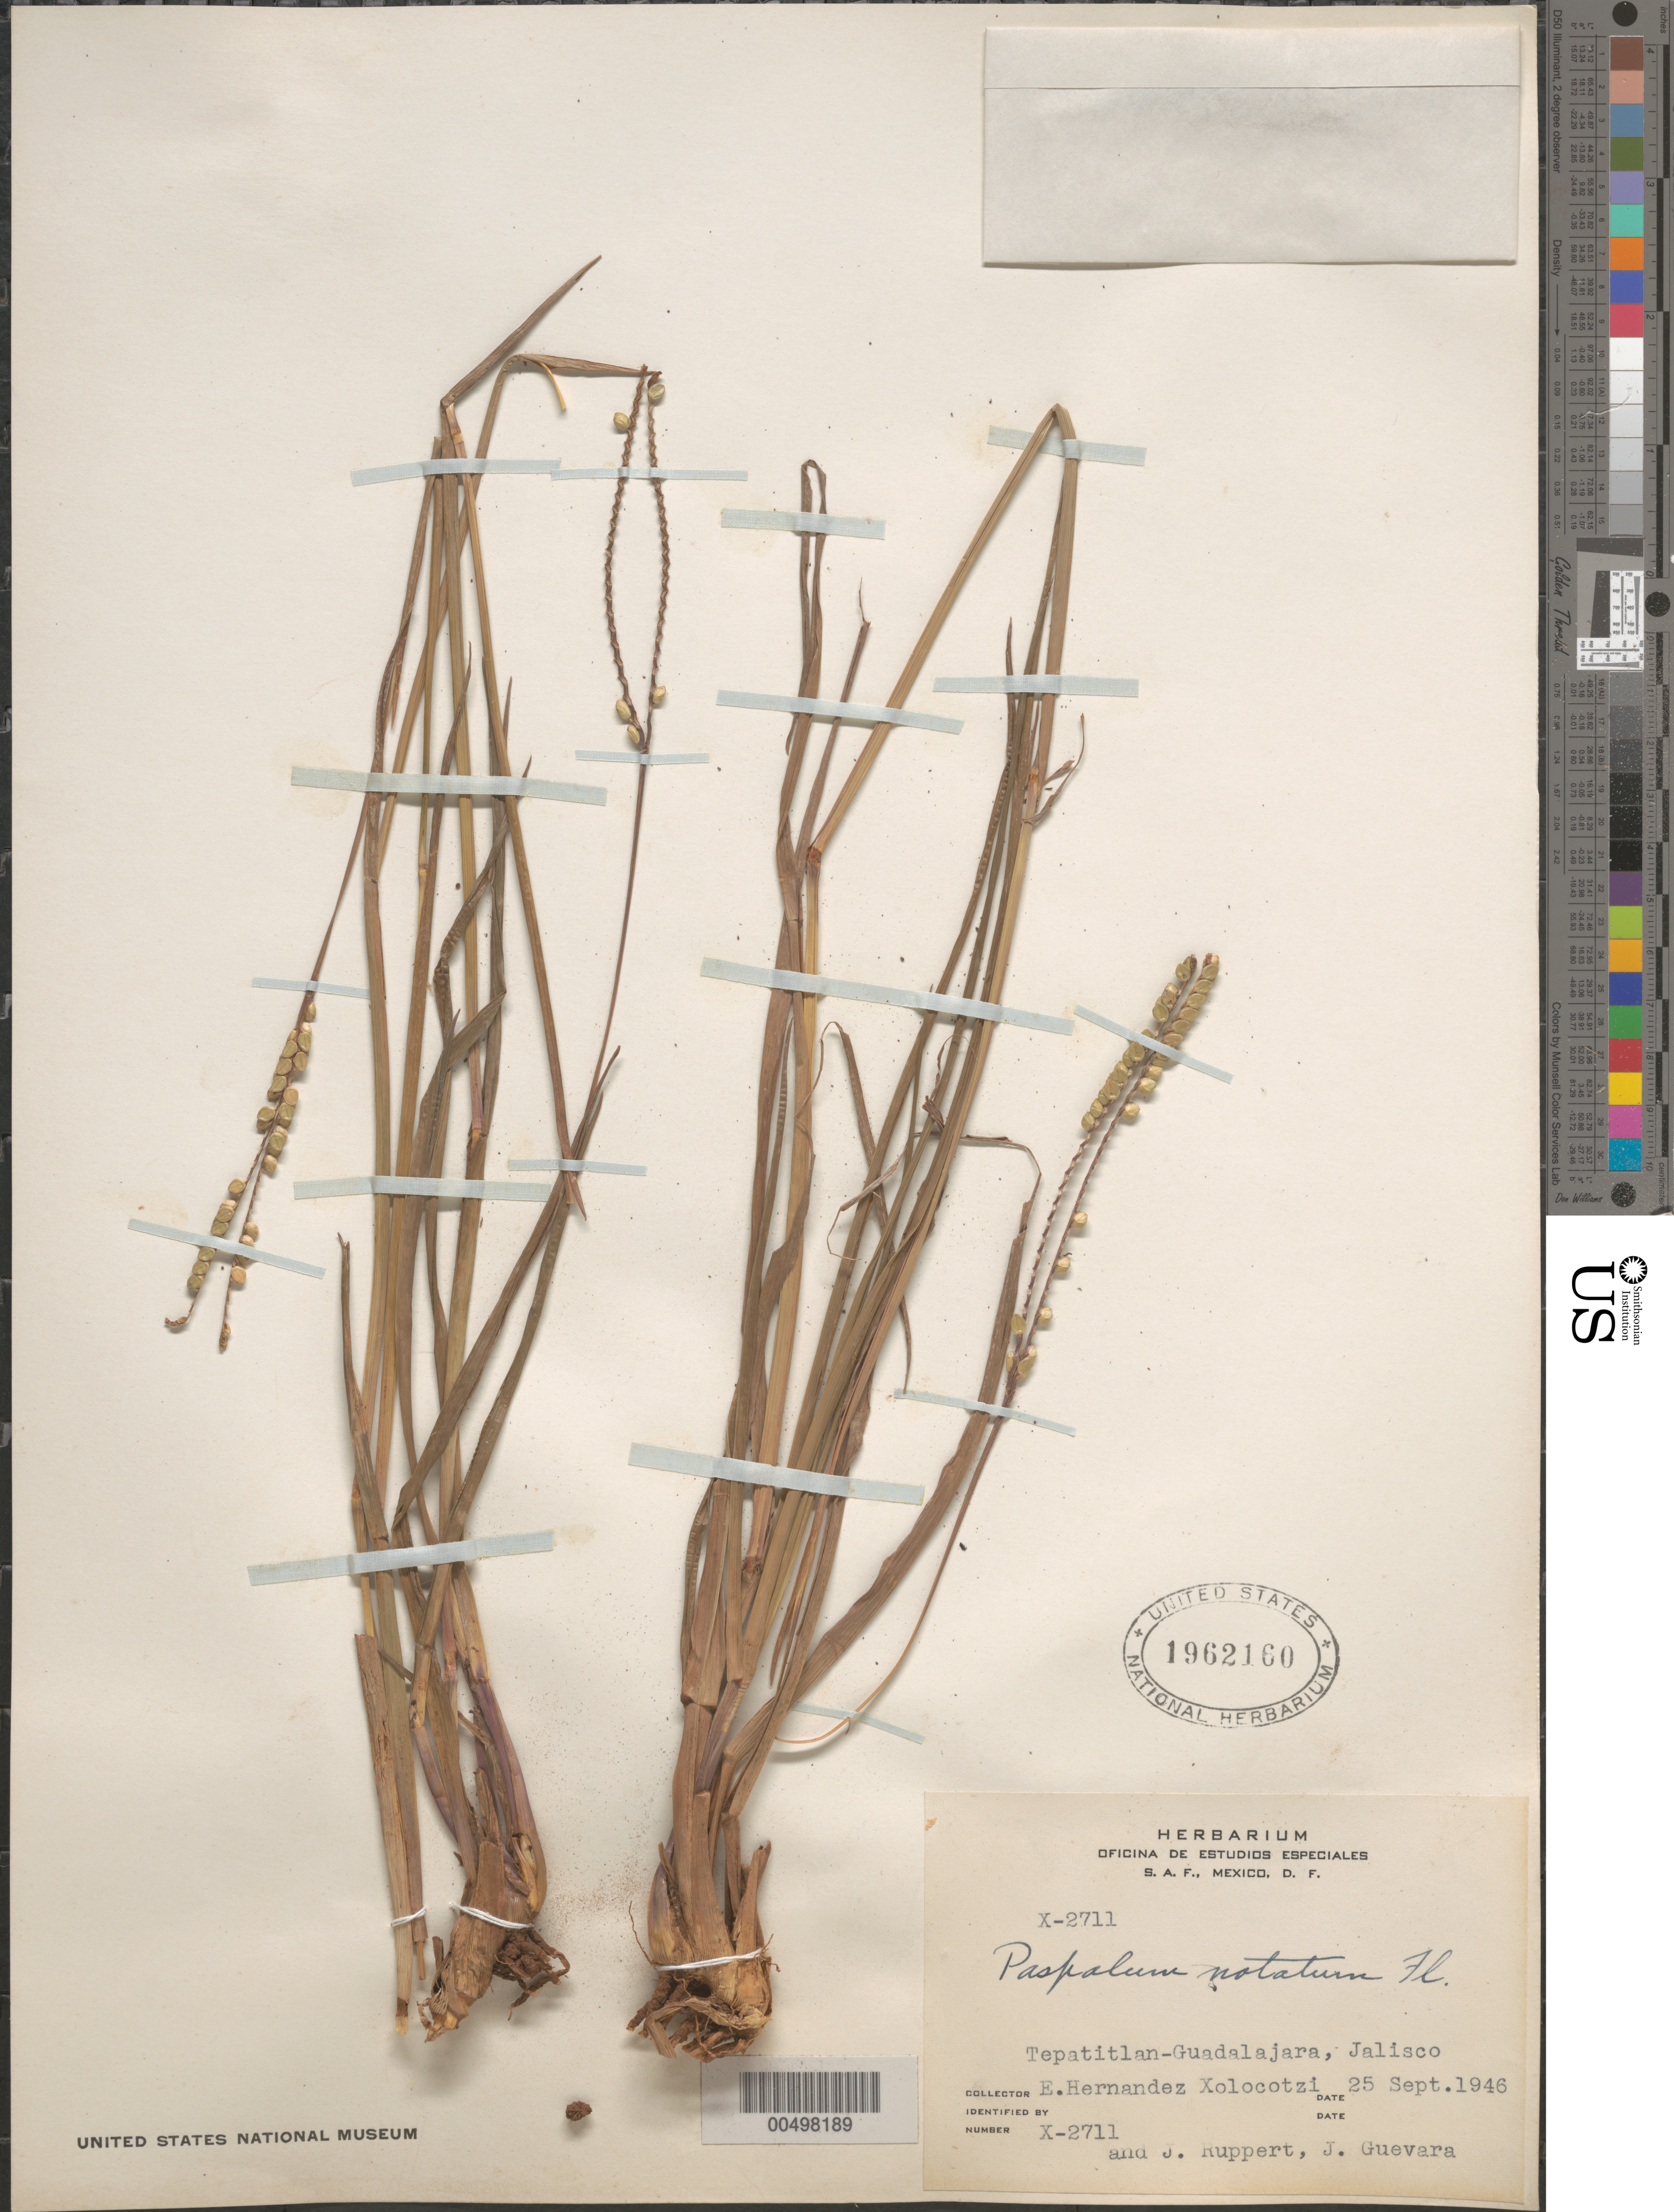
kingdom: Plantae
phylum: Tracheophyta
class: Liliopsida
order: Poales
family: Poaceae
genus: Paspalum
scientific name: Paspalum notatum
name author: Flüggé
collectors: E. I. Hernández-X., J. Ruppert & J. Guevara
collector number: X-2711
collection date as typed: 25 Sep 1946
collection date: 1946-09-25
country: Mexico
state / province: Jalisco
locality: Tepatitlan-Guadalajara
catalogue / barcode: US 1962160